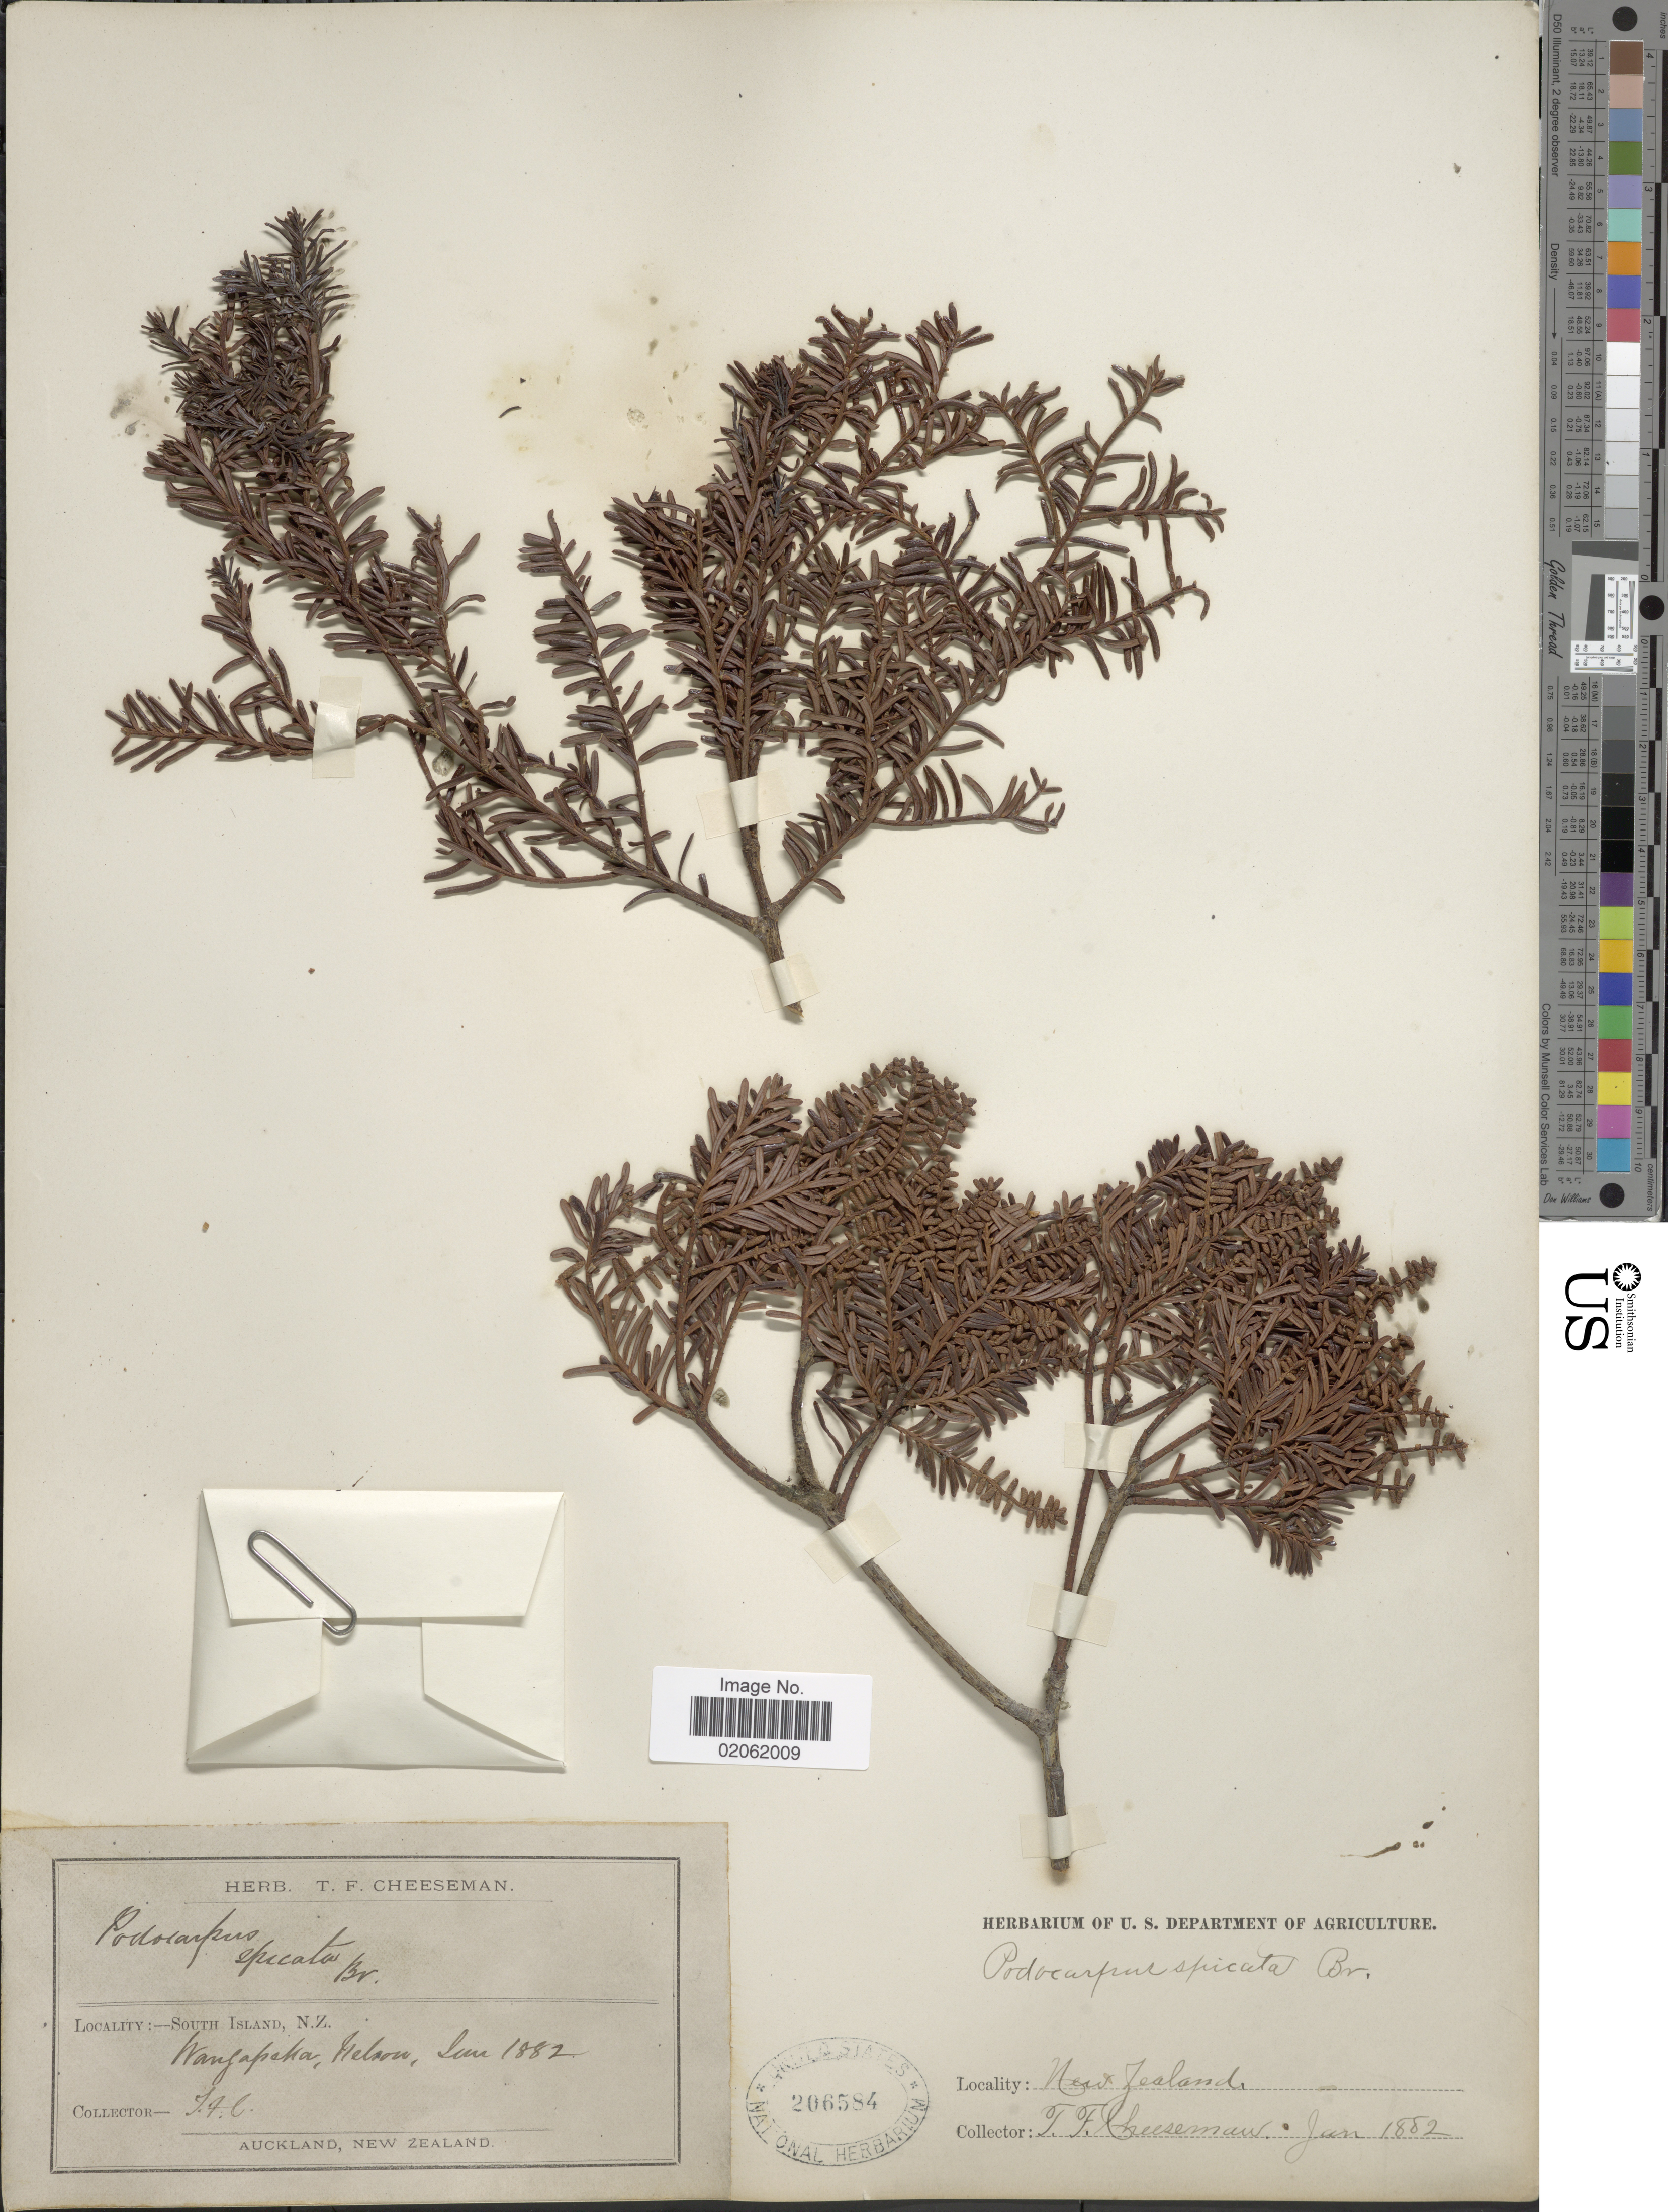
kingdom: Plantae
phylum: Tracheophyta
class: Pinopsida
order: Pinales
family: Podocarpaceae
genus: Podocarpus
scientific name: Podocarpus spicatus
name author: R. Br.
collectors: T. F. Cheeseman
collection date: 1882-06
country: New Zealand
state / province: Nelson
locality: South Island, N.Z. Wangapeka, Nelson.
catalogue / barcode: US 206584